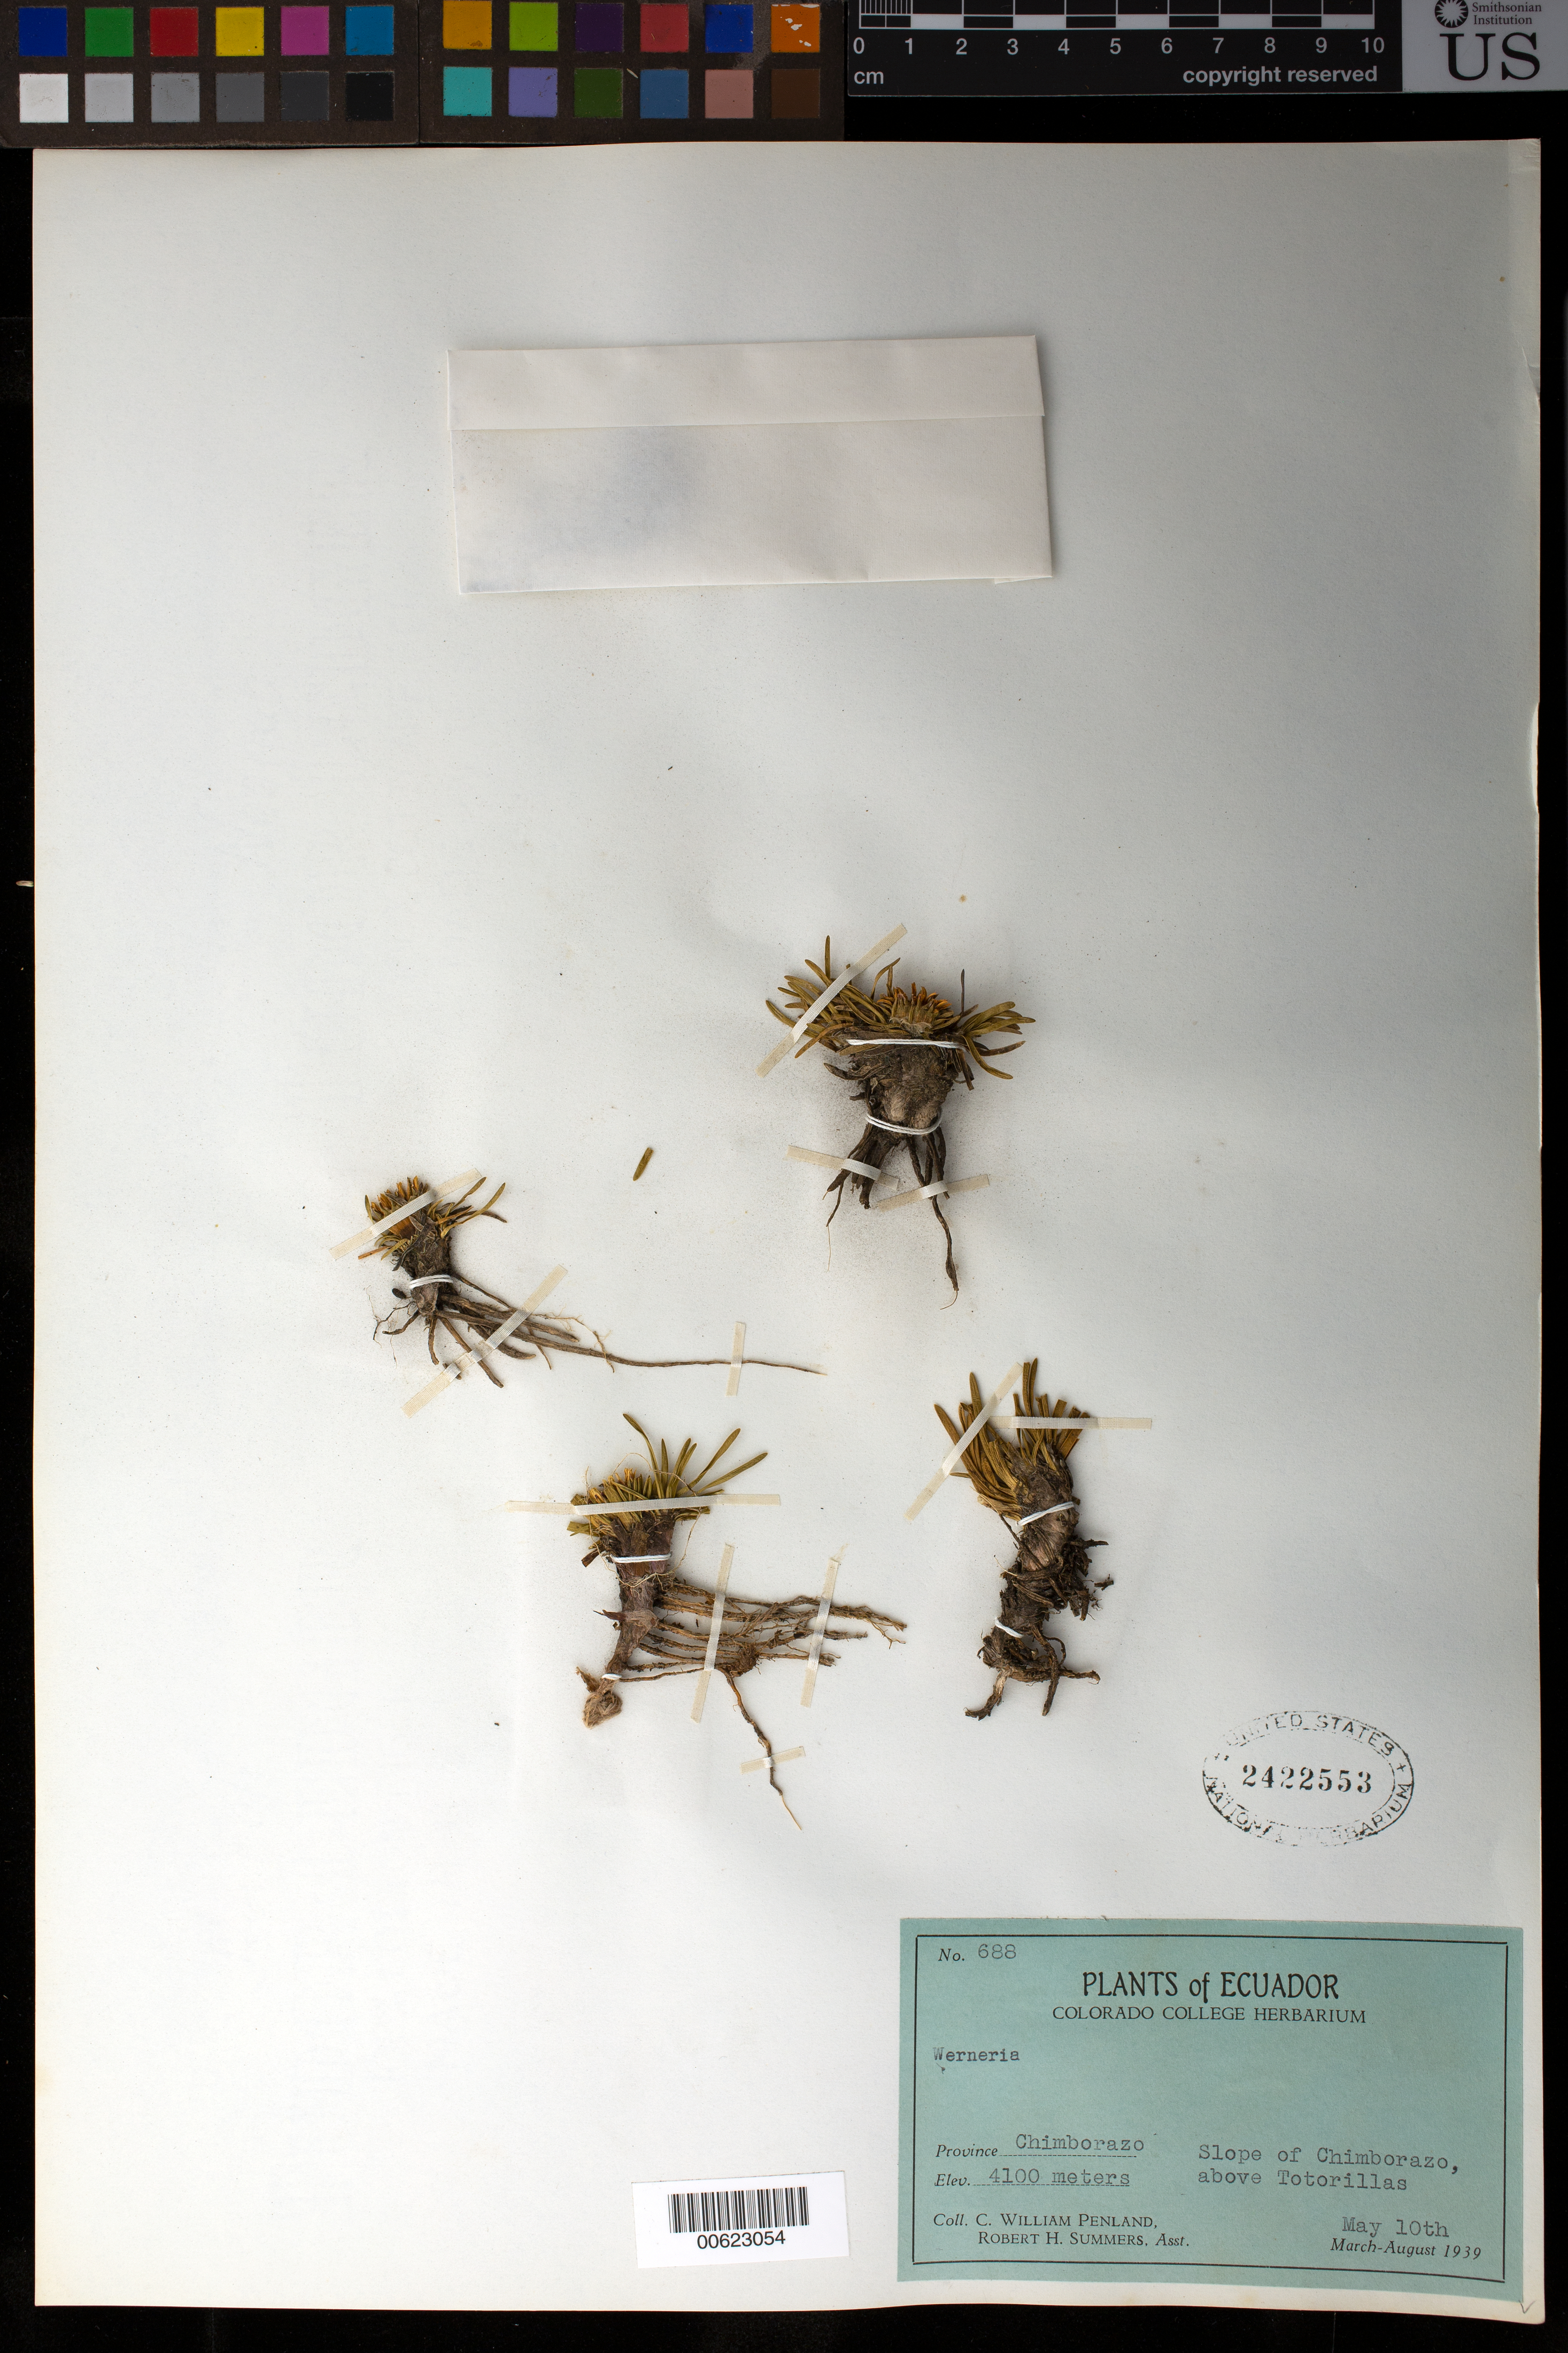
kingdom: Plantae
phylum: Tracheophyta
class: Magnoliopsida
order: Asterales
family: Asteraceae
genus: Werneria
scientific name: Werneria pygmaea complex graminifolia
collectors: C. W. Penland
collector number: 688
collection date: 1939-05-10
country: Ecuador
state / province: Chimborazo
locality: Slope of Chimborazo, above Tortorillas.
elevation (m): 4100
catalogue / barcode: US 2422553